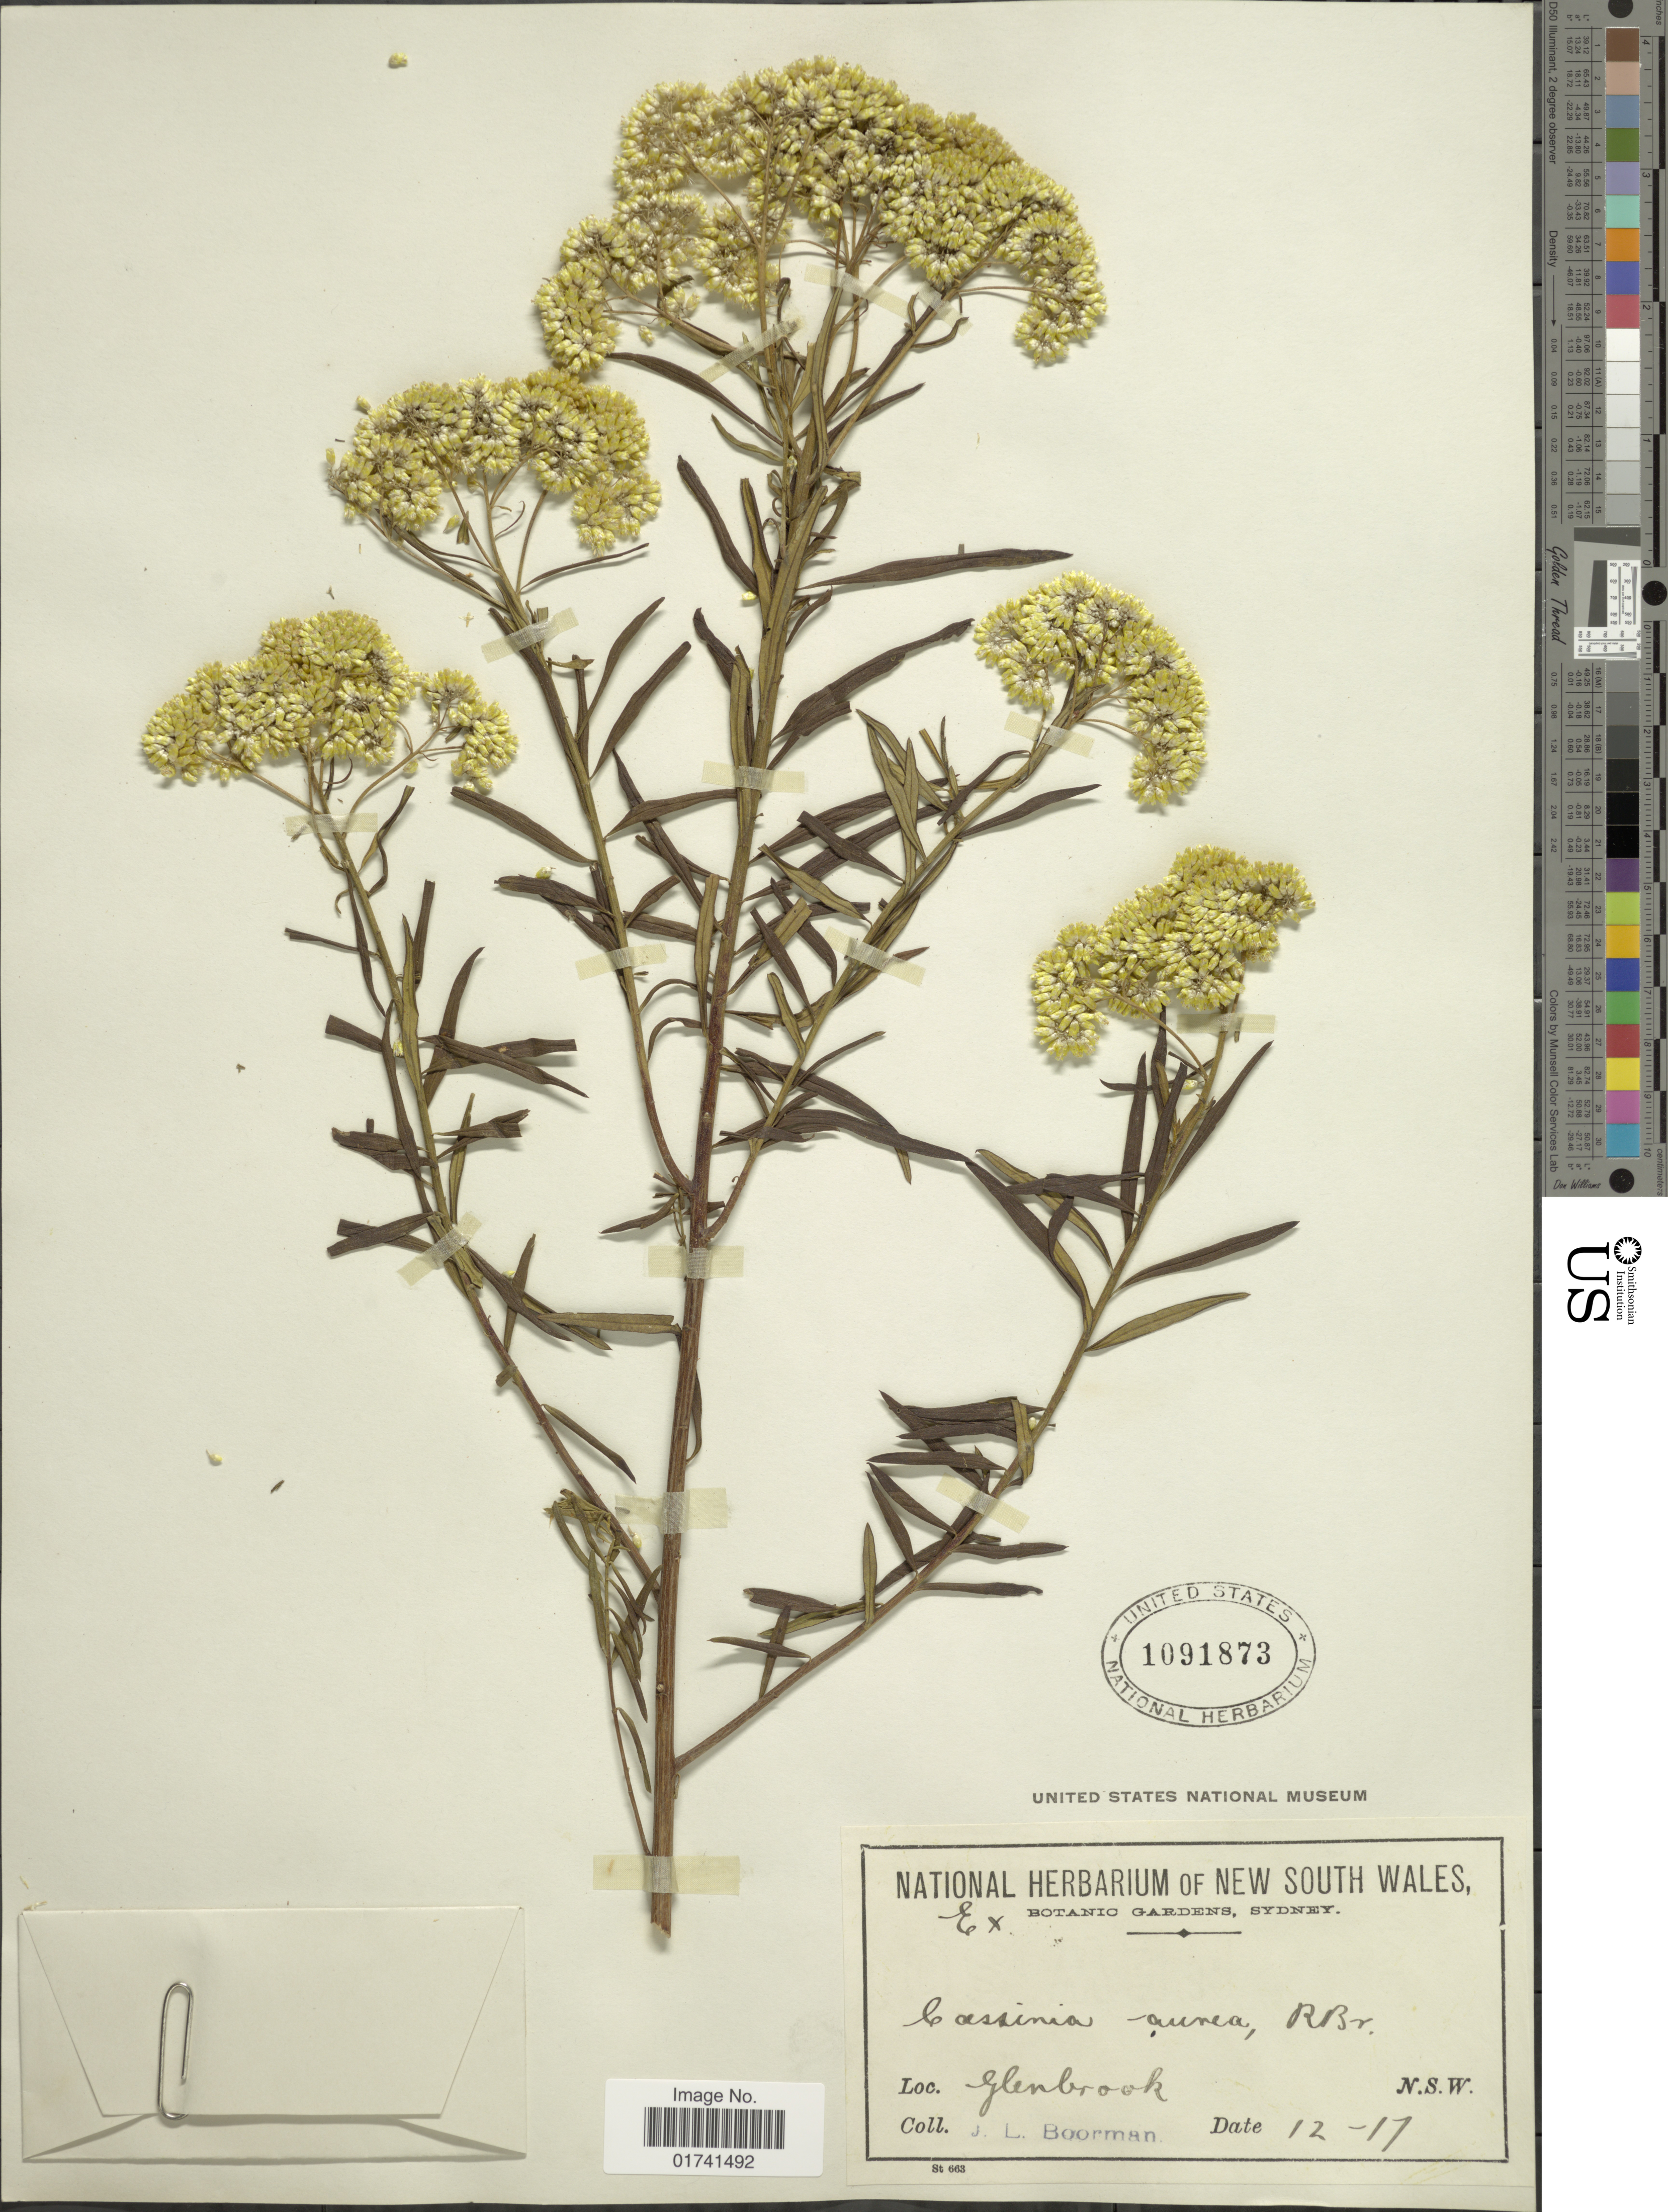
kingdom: Plantae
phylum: Tracheophyta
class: Magnoliopsida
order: Asterales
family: Asteraceae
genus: Cassinia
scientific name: Cassinia aurea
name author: R. Br.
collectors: J. Boorman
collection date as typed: Transcribed d/m/y: /12/17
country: Australia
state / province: New South Wales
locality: Glenbrook.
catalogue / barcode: US 1091873